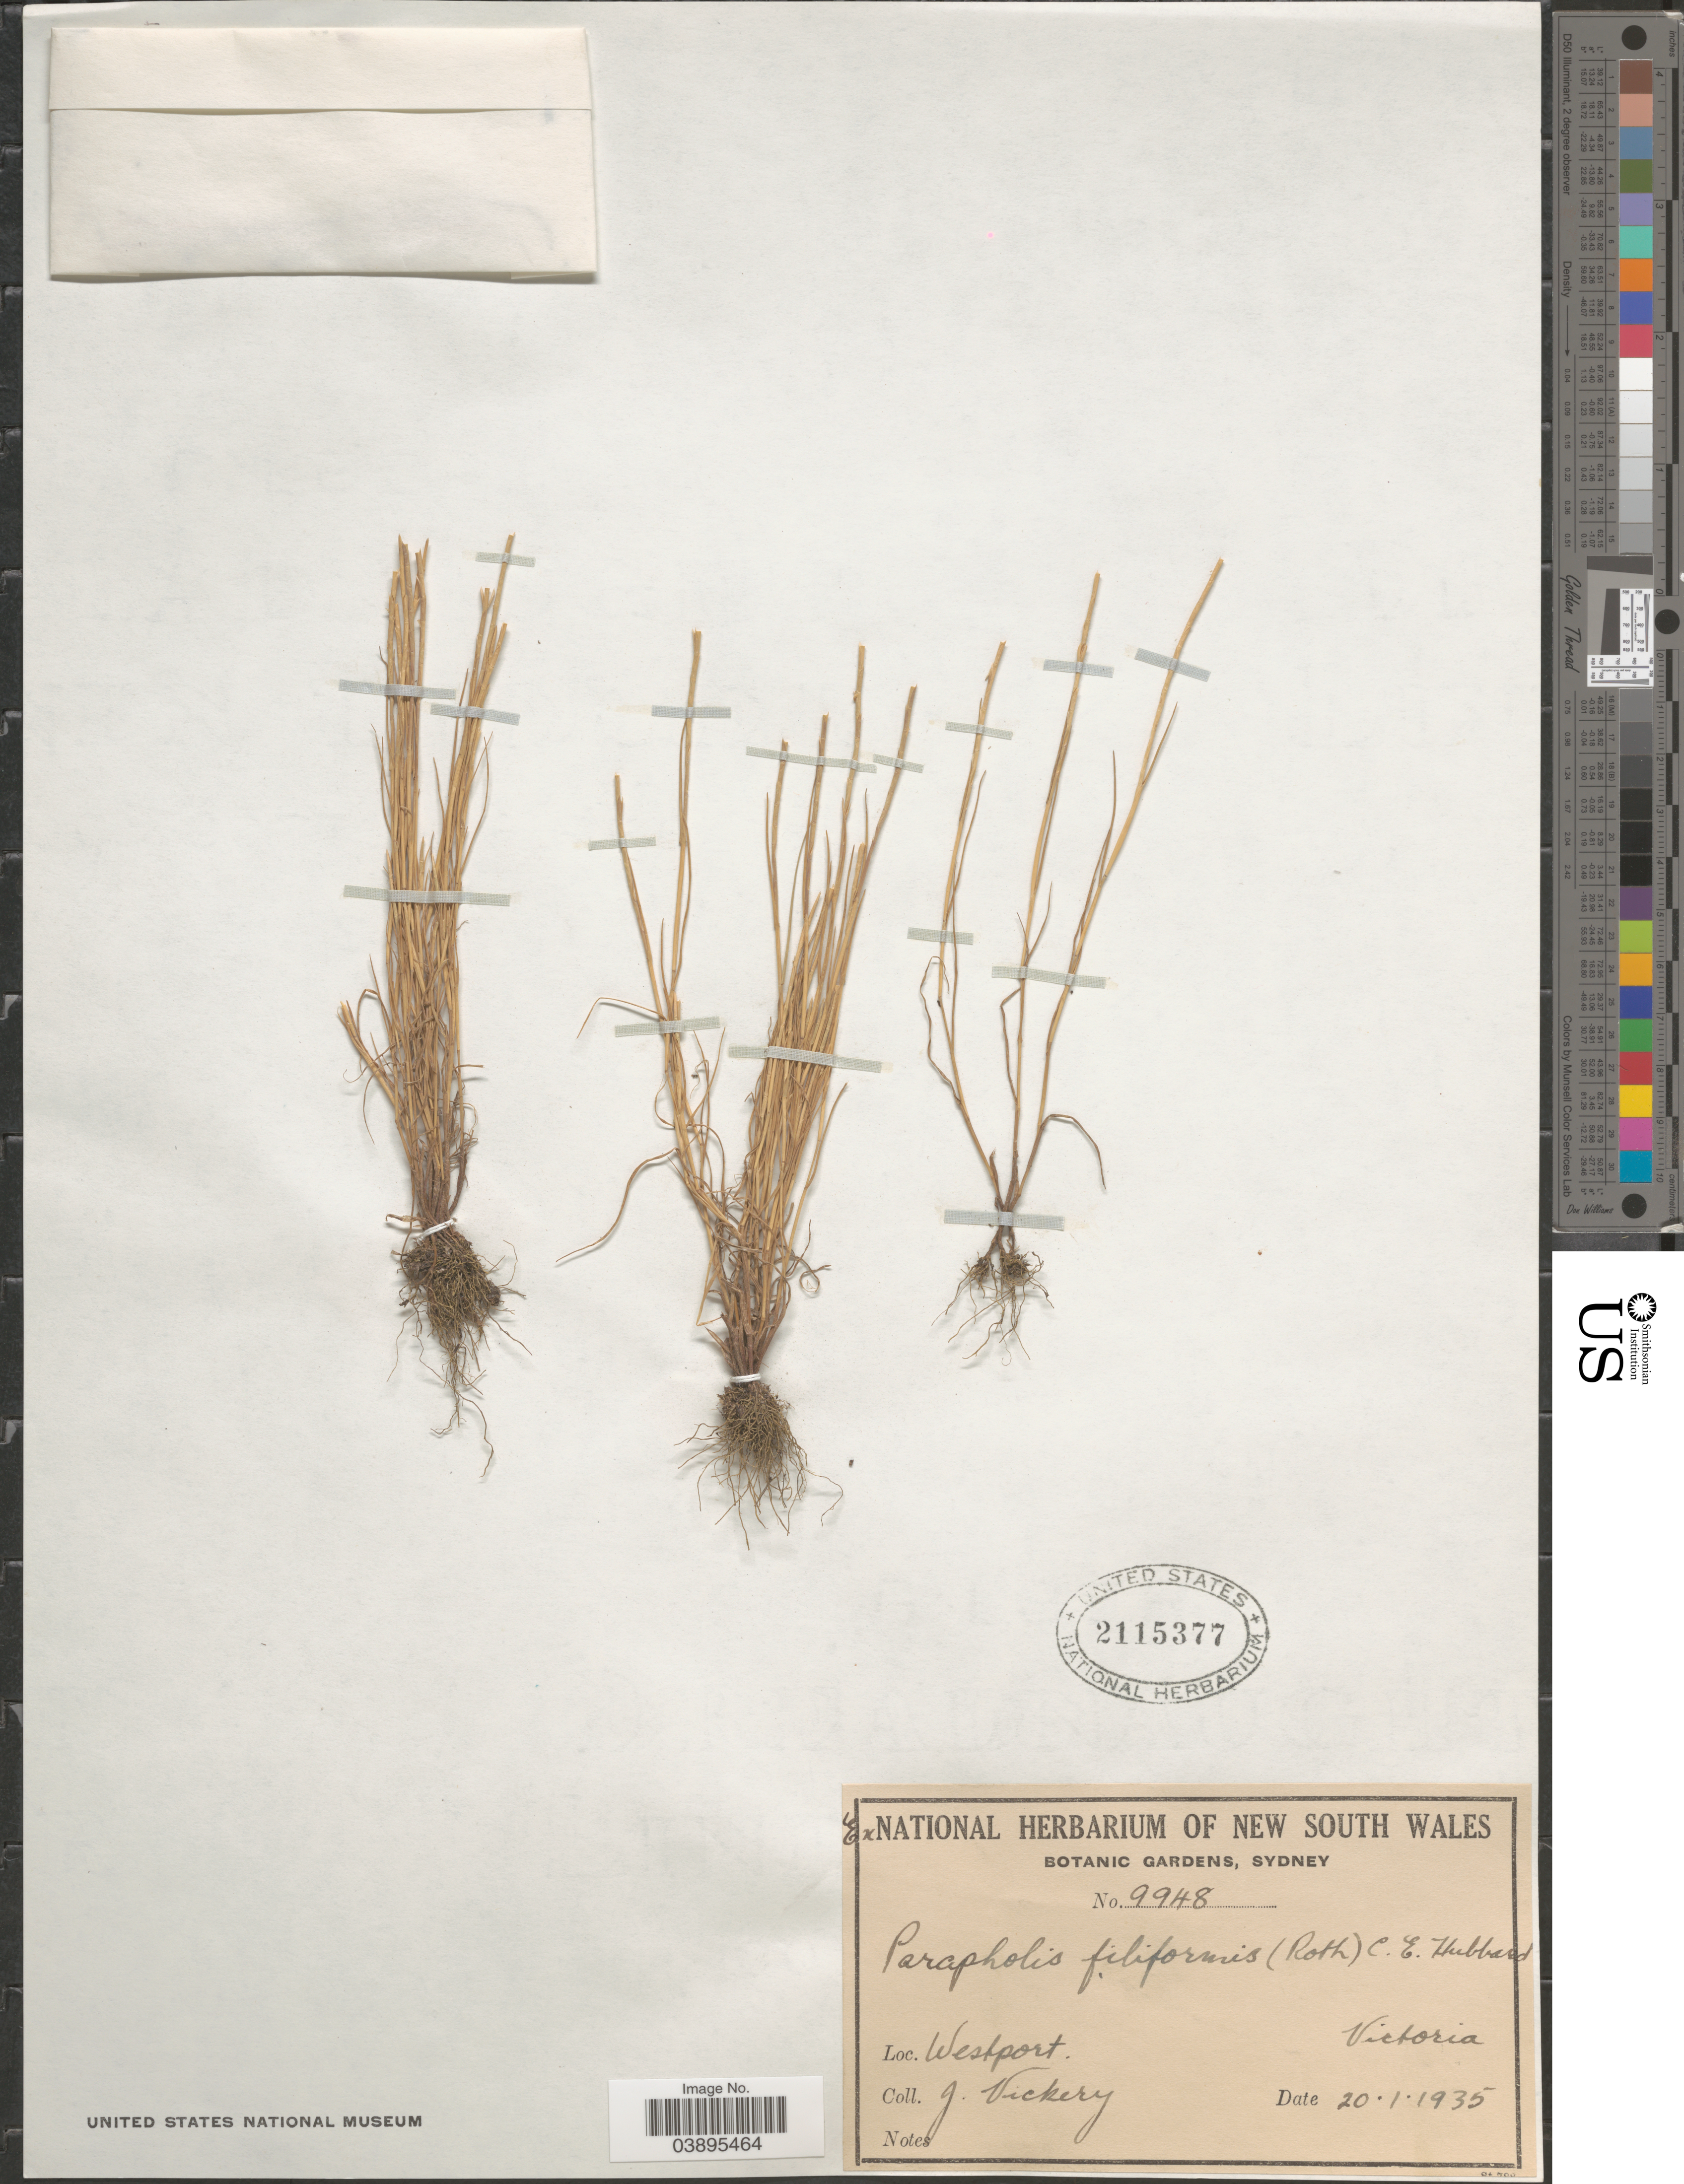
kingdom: Plantae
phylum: Tracheophyta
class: Liliopsida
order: Poales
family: Poaceae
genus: Parapholis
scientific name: Parapholis filiformis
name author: (Roth) C.E. Hubb.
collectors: J. Vickery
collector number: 9948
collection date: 1935-01-20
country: Australia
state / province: New South Wales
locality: Westport. Victoria.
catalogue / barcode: US 2115377